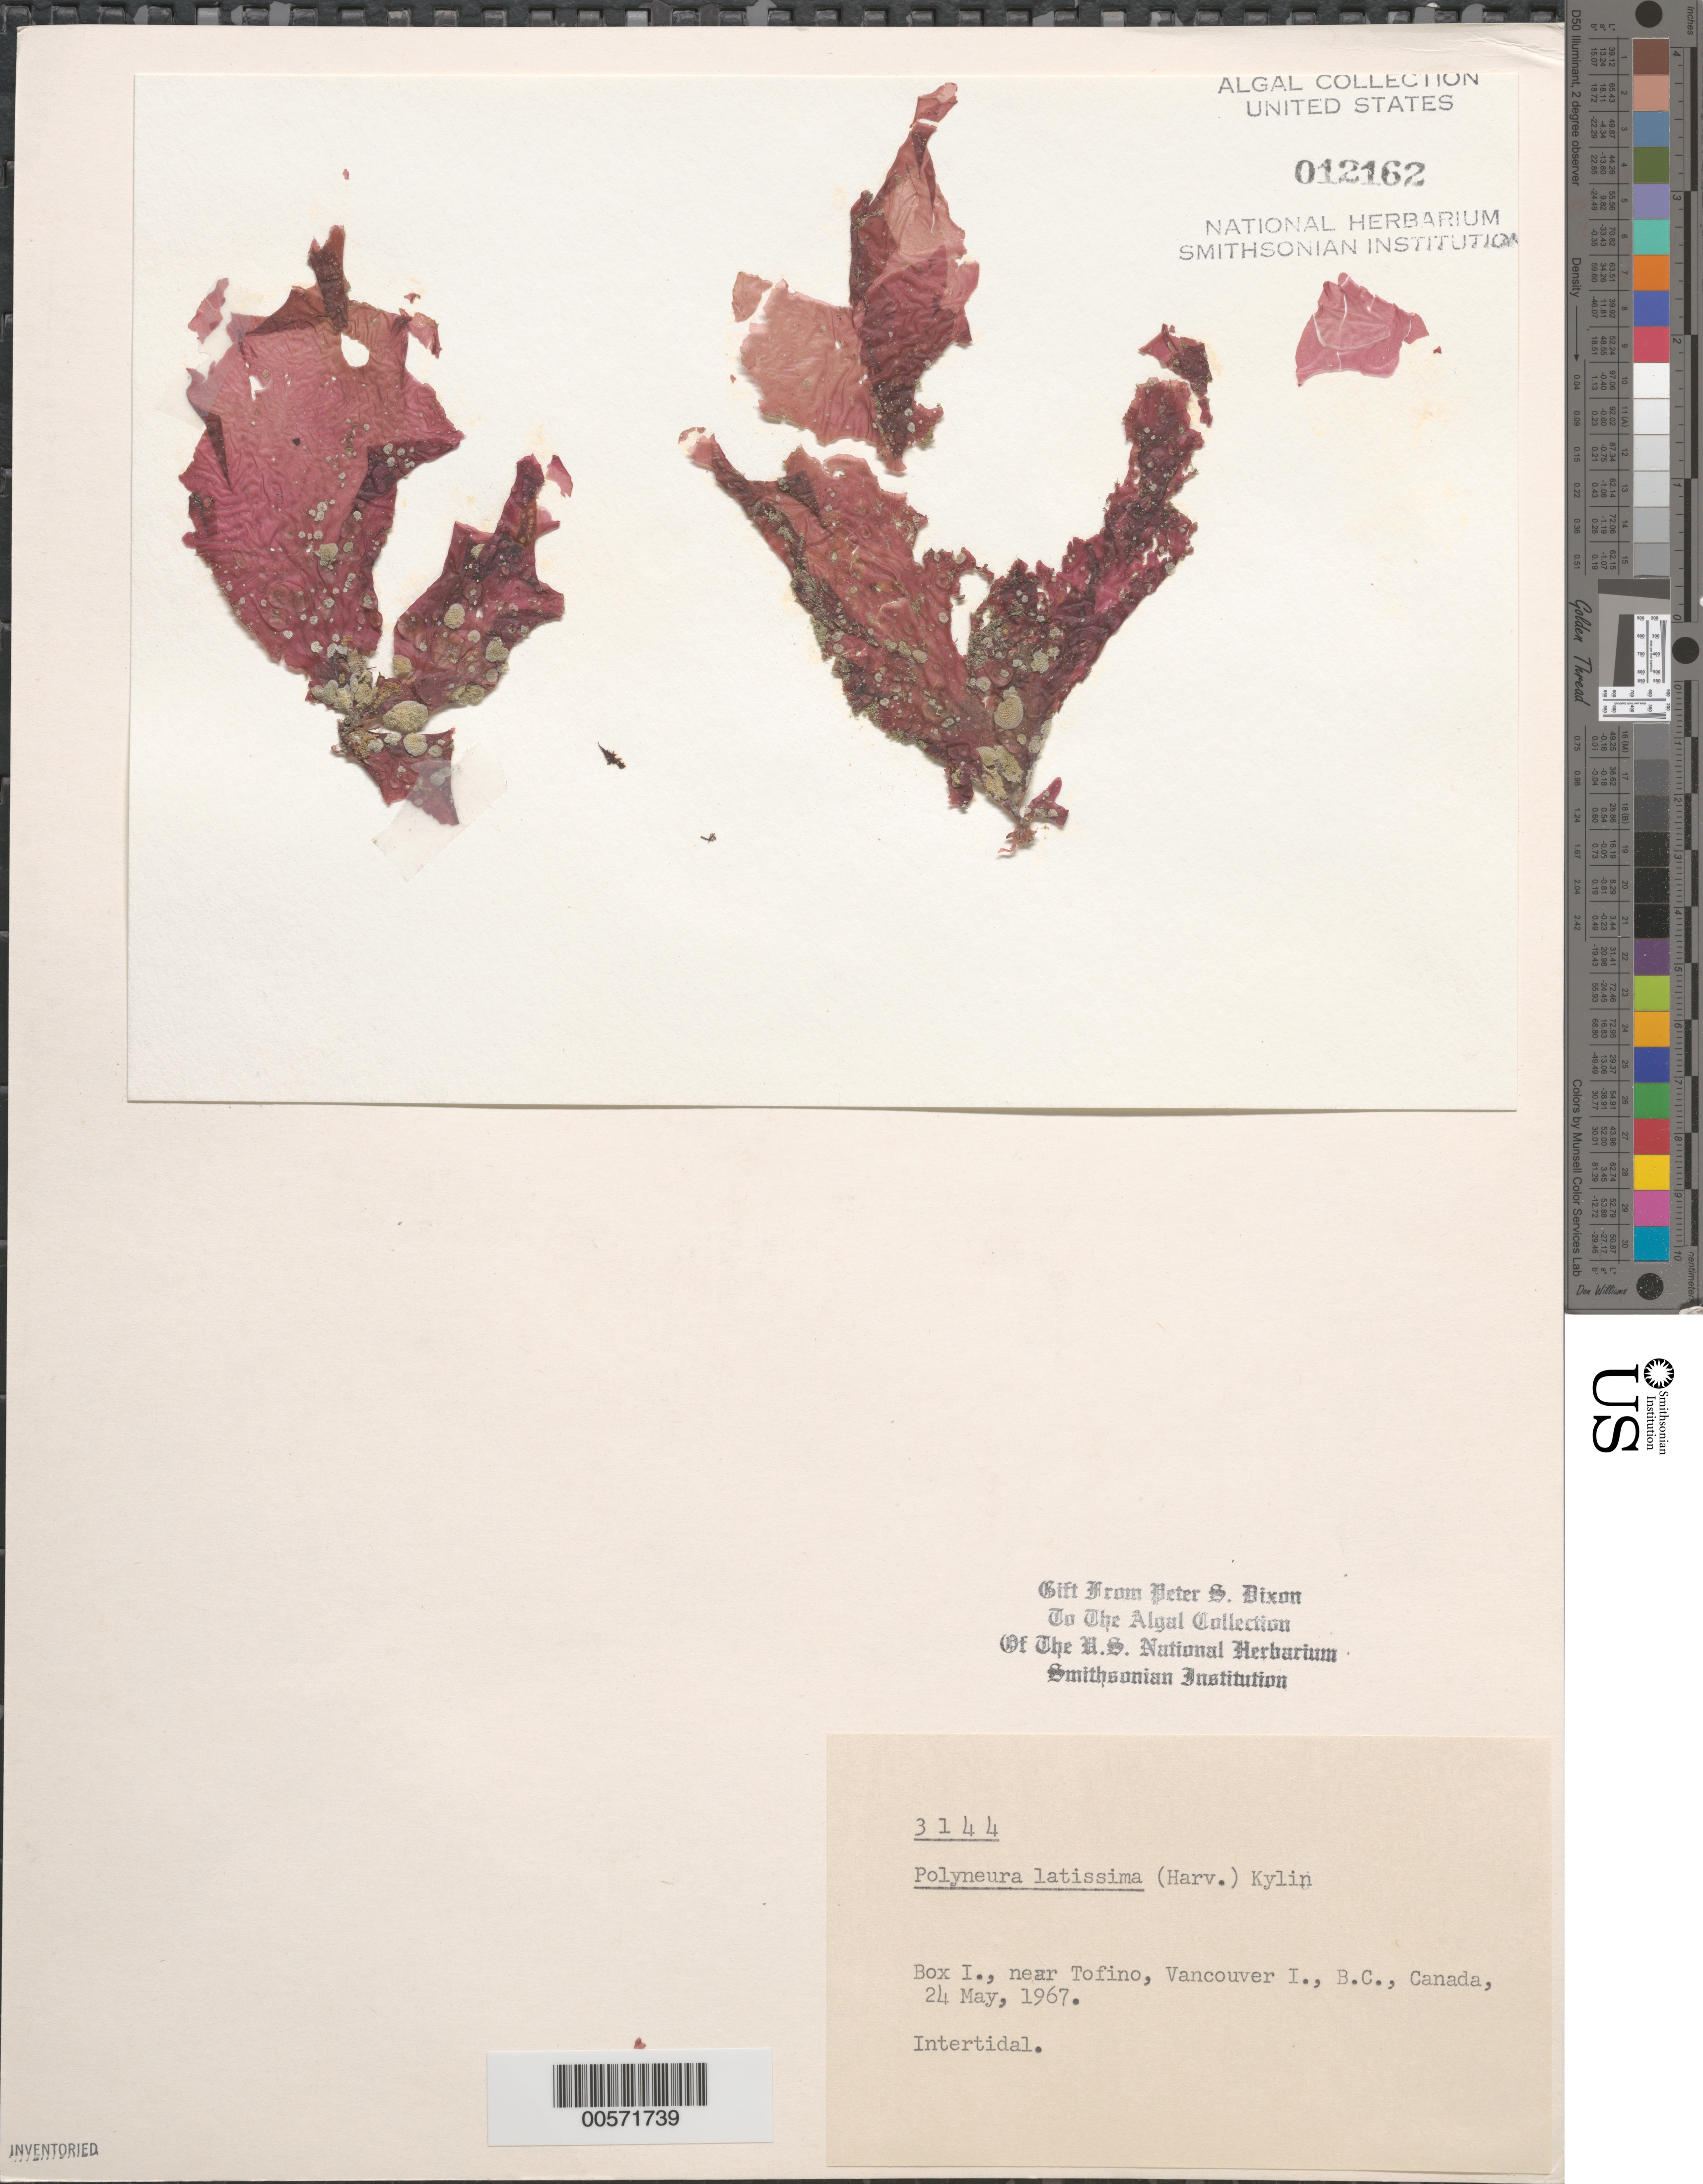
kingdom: Plantae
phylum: Rhodophyta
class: Florideophyceae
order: Ceramiales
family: Delesseriaceae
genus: Polyneura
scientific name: Polyneura latissima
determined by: Dixon, P. S.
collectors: P. S. Dixon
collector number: PSD 3144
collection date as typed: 24 May 1967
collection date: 1967-05-24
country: Canada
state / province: British Columbia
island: Box Island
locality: Near Tofino, Vancouver Island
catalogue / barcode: US 12162